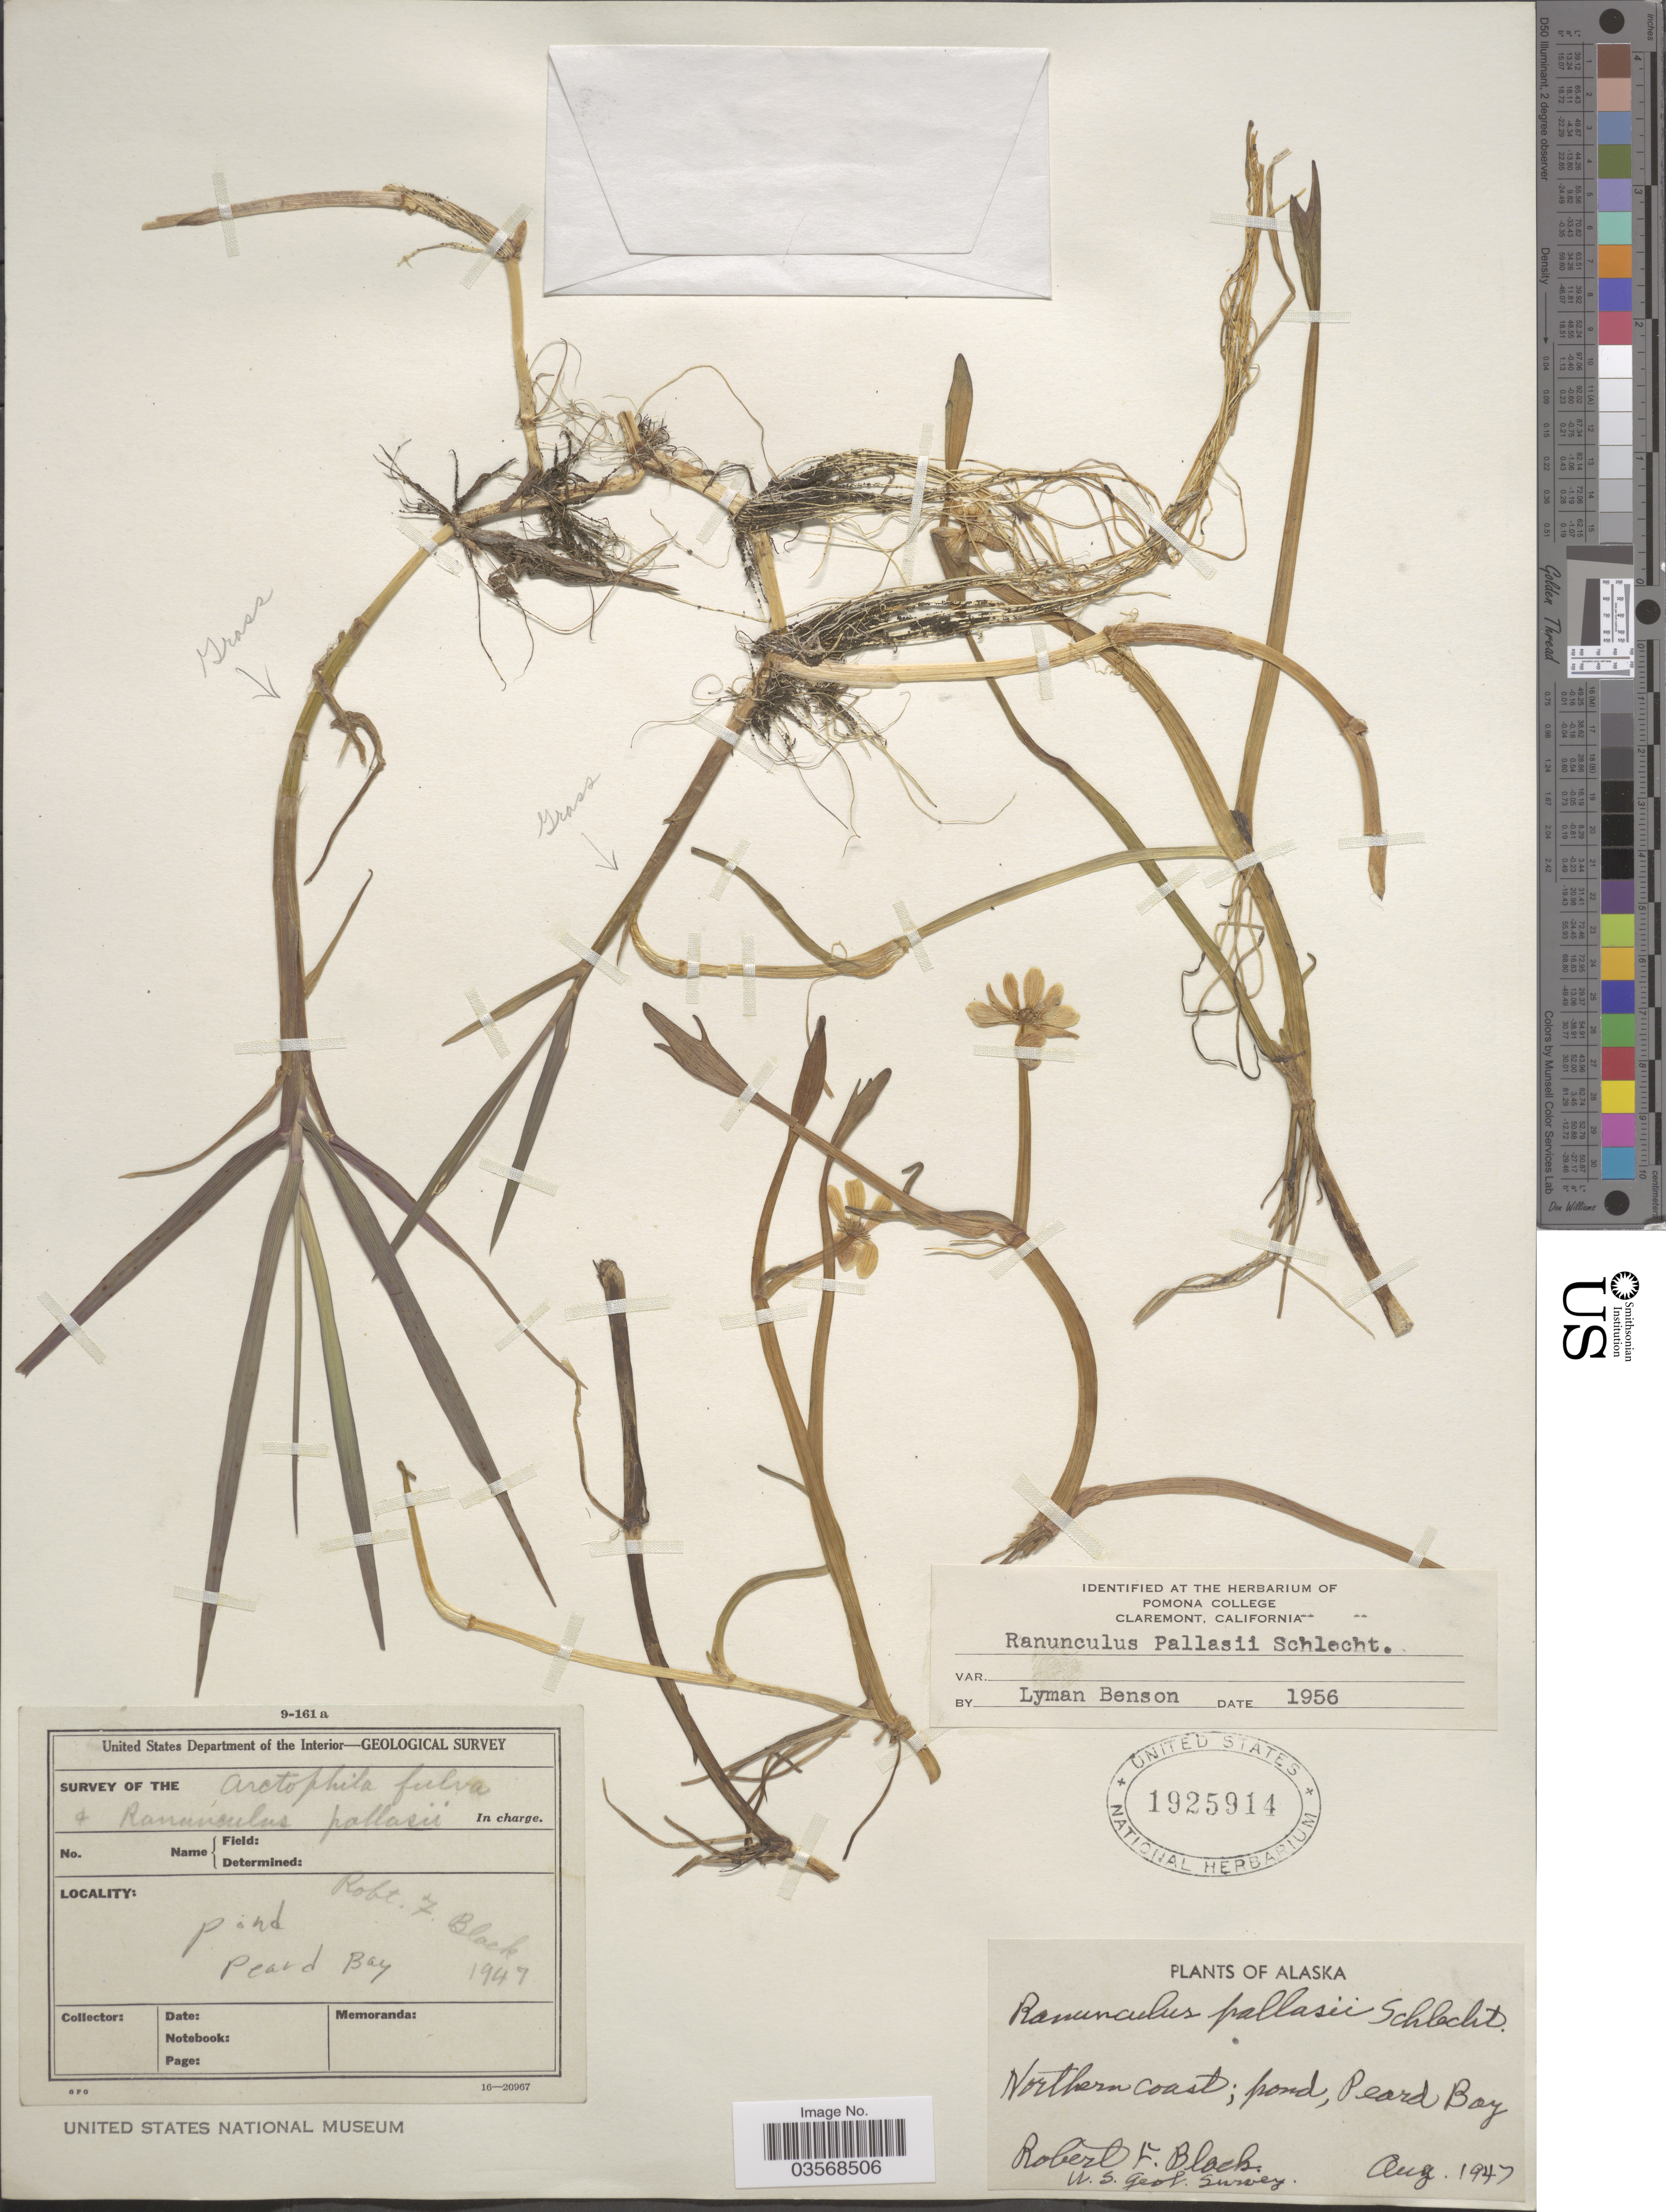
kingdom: Plantae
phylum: Tracheophyta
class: Magnoliopsida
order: Ranunculales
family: Ranunculaceae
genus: Ranunculus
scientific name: Ranunculus pallasii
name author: Schltdl.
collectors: R. F. Black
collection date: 1947-08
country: United States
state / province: Alaska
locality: Northern coast; pond, Peard Bay.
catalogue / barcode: US 1925914